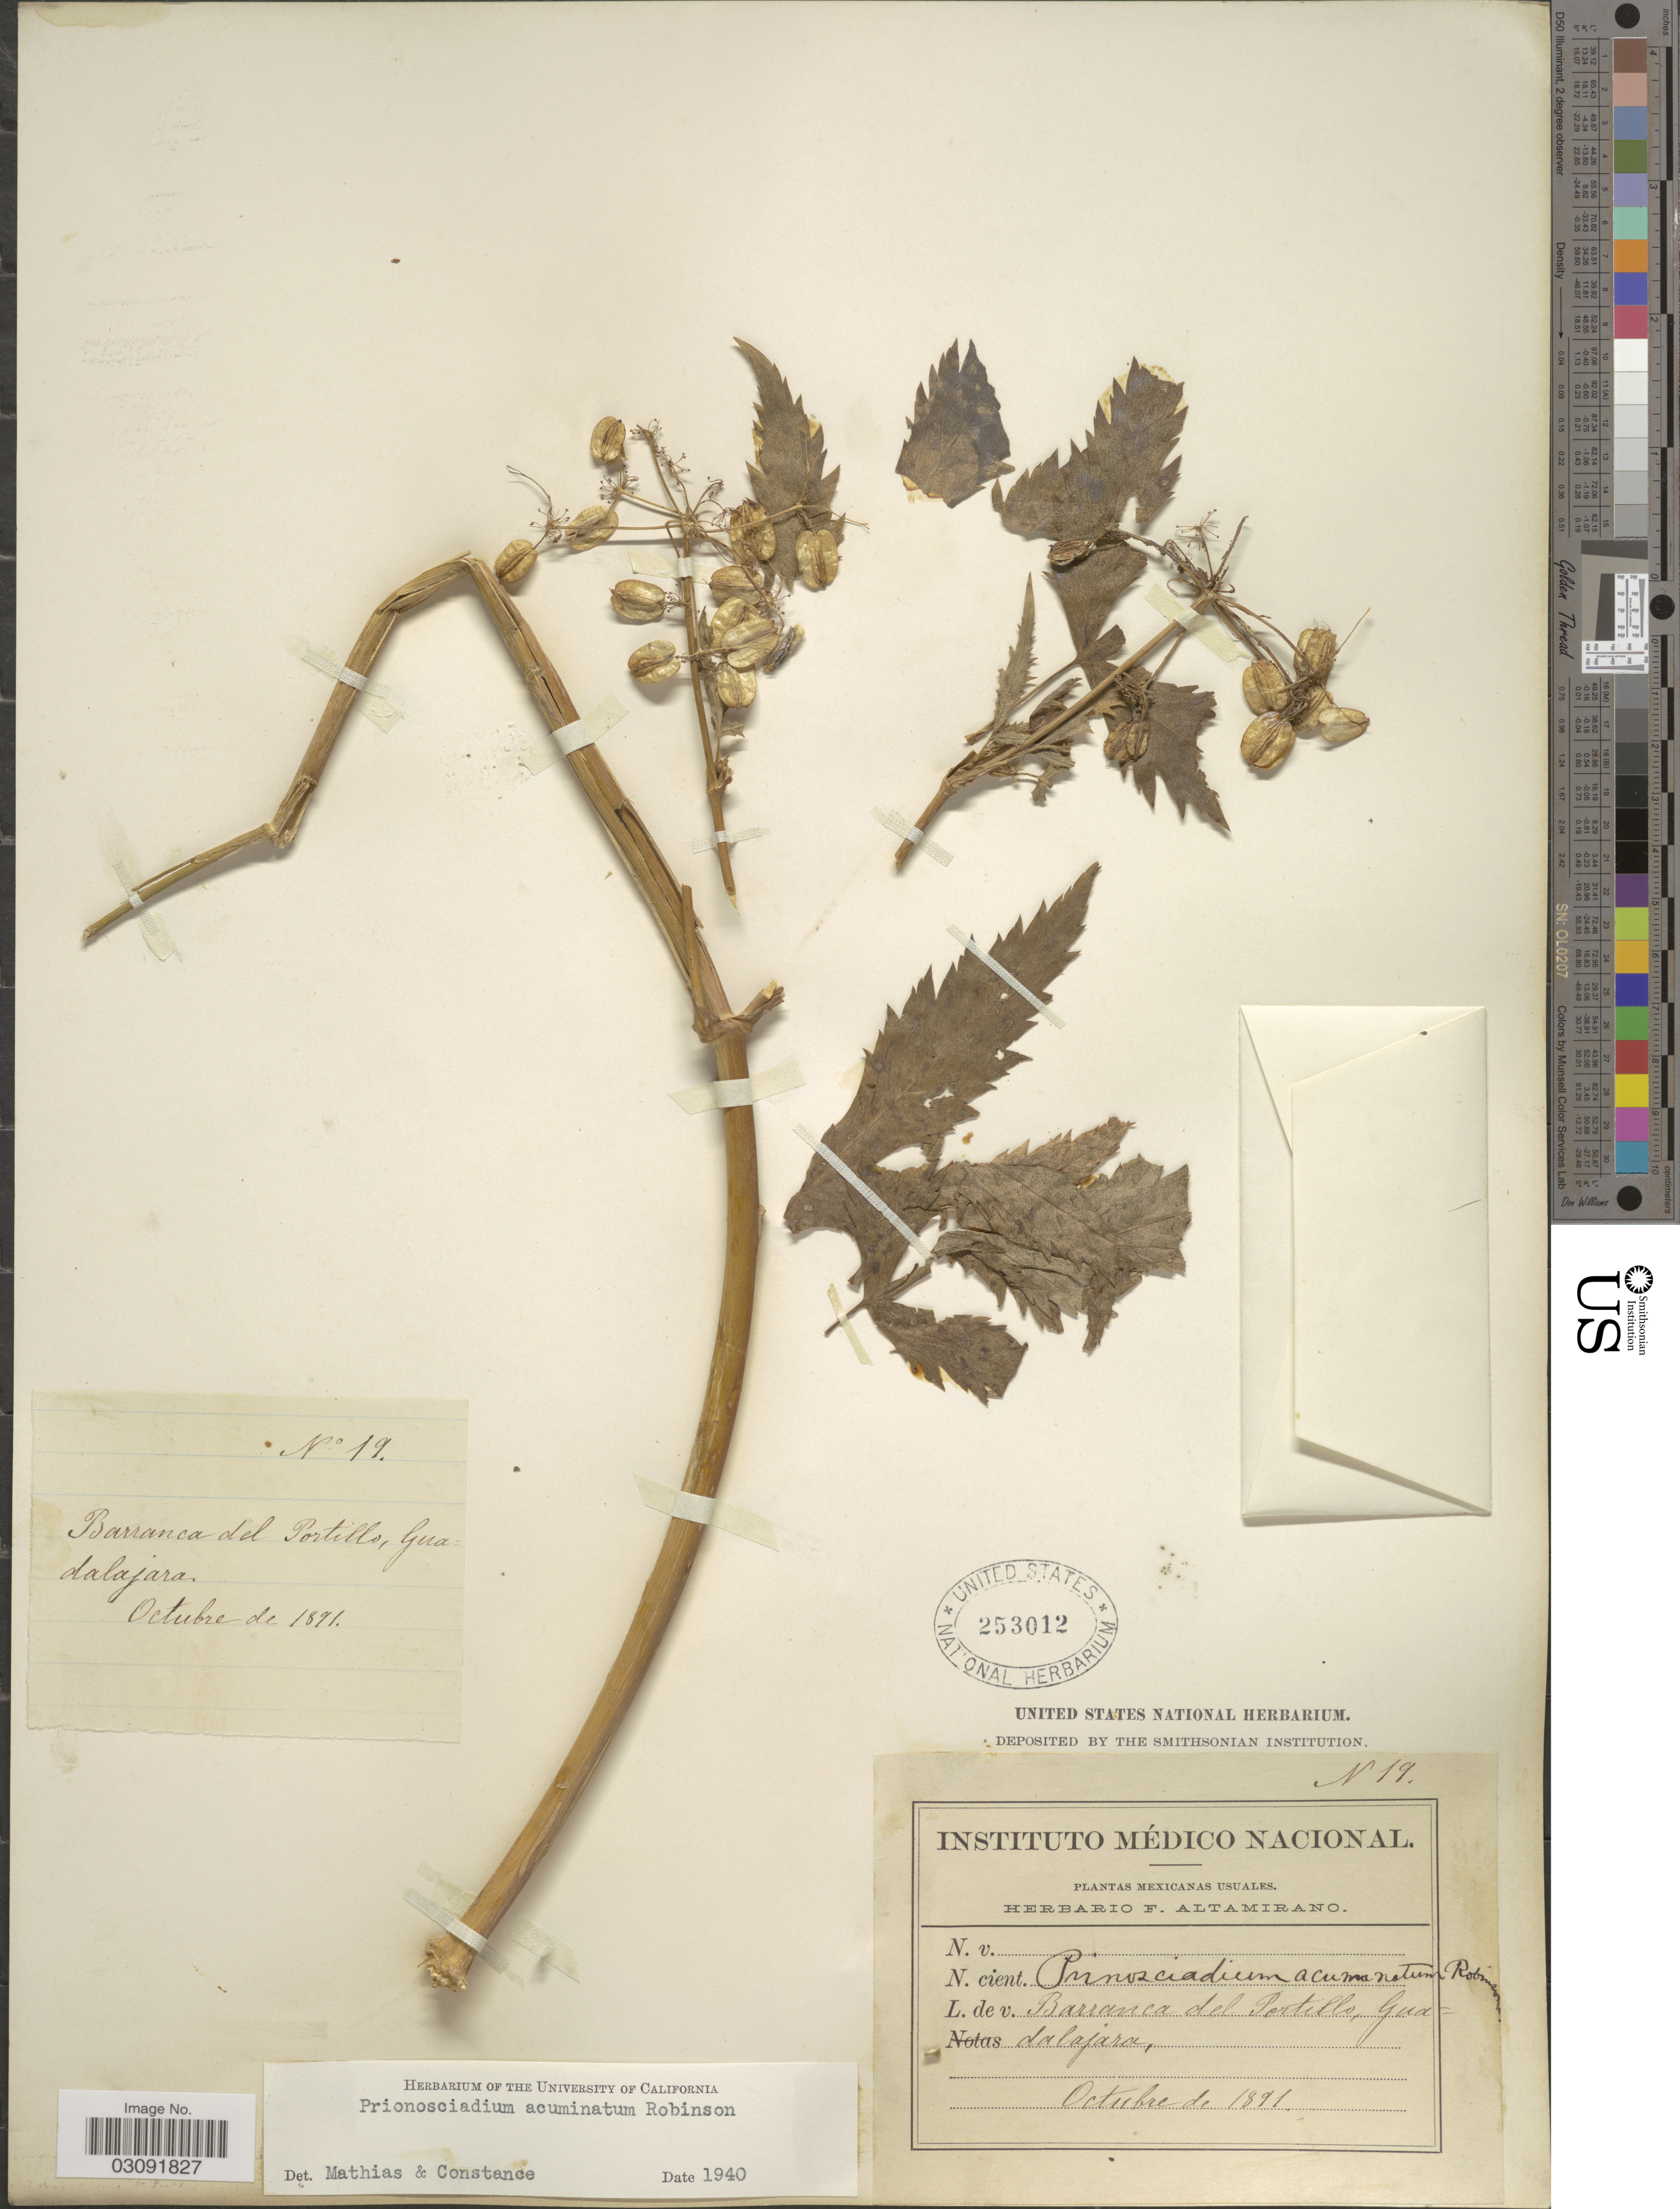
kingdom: Plantae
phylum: Tracheophyta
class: Magnoliopsida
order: Apiales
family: Apiaceae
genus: Prionosciadium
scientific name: Prionosciadium acuminatum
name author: B.L. Rob. ex J.M. Coult. & Rose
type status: Isosyntype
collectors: Ex herb. F. Altamirano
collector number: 19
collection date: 1891-10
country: Mexico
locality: Barranca del Portillo, Guadalajara.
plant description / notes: Syntype of Prionosciadium acuminatum B.L. Rob. ex J.M. Coult. & Rose? Published as "sp. nov." (and name accepted as new taxon with its own syntypes by Tropicos), but makes indirect reference to earlier name Prionosciadium mexicanum var. acuminatum B.L. Rob. and cites (among others) the single collection cited in the protologue of that name (Pringle 3864)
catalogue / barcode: US 253012